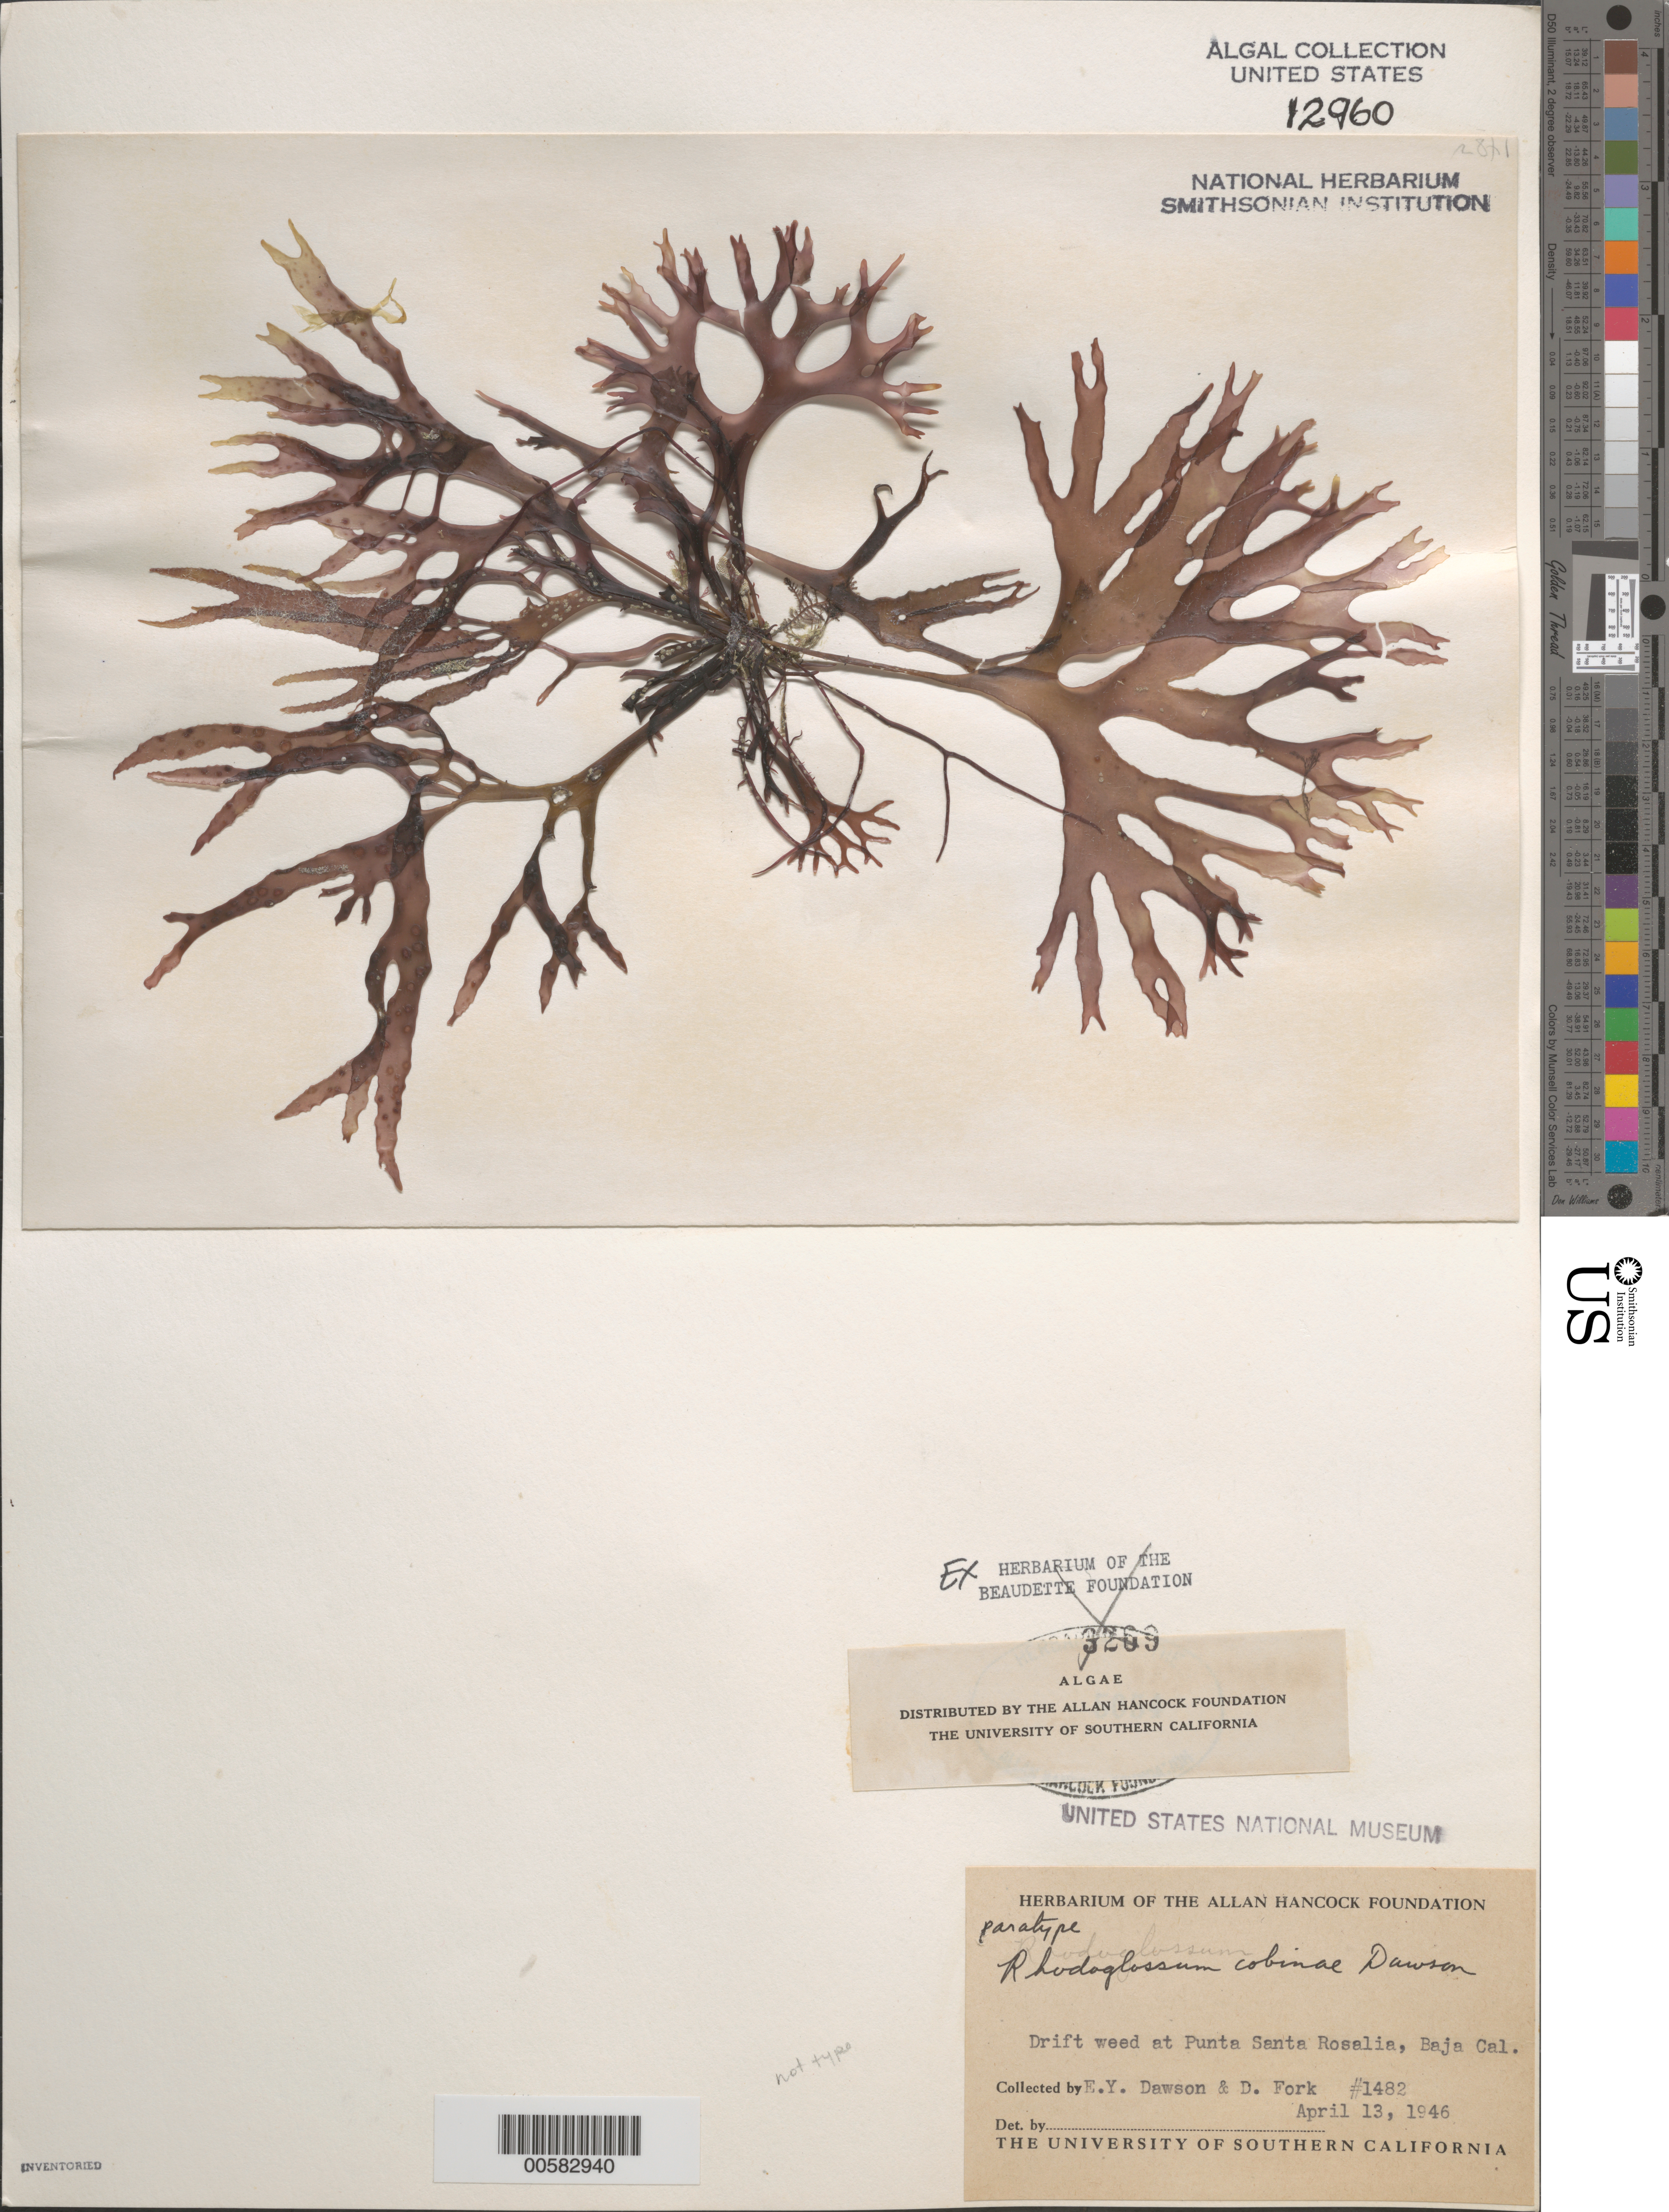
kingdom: Plantae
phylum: Rhodophyta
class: Florideophyceae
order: Gigartinales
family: Gigartinaceae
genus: Mazzaella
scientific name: Mazzaella cobinae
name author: (E.Y. Dawson) Fredericq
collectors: E. Y. Dawson & D. Fork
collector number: EYD 1482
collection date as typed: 13 Apr 1946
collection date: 1946-04-13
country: Mexico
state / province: Baja California Sur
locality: Punta Santa Rosalia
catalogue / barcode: US 12960